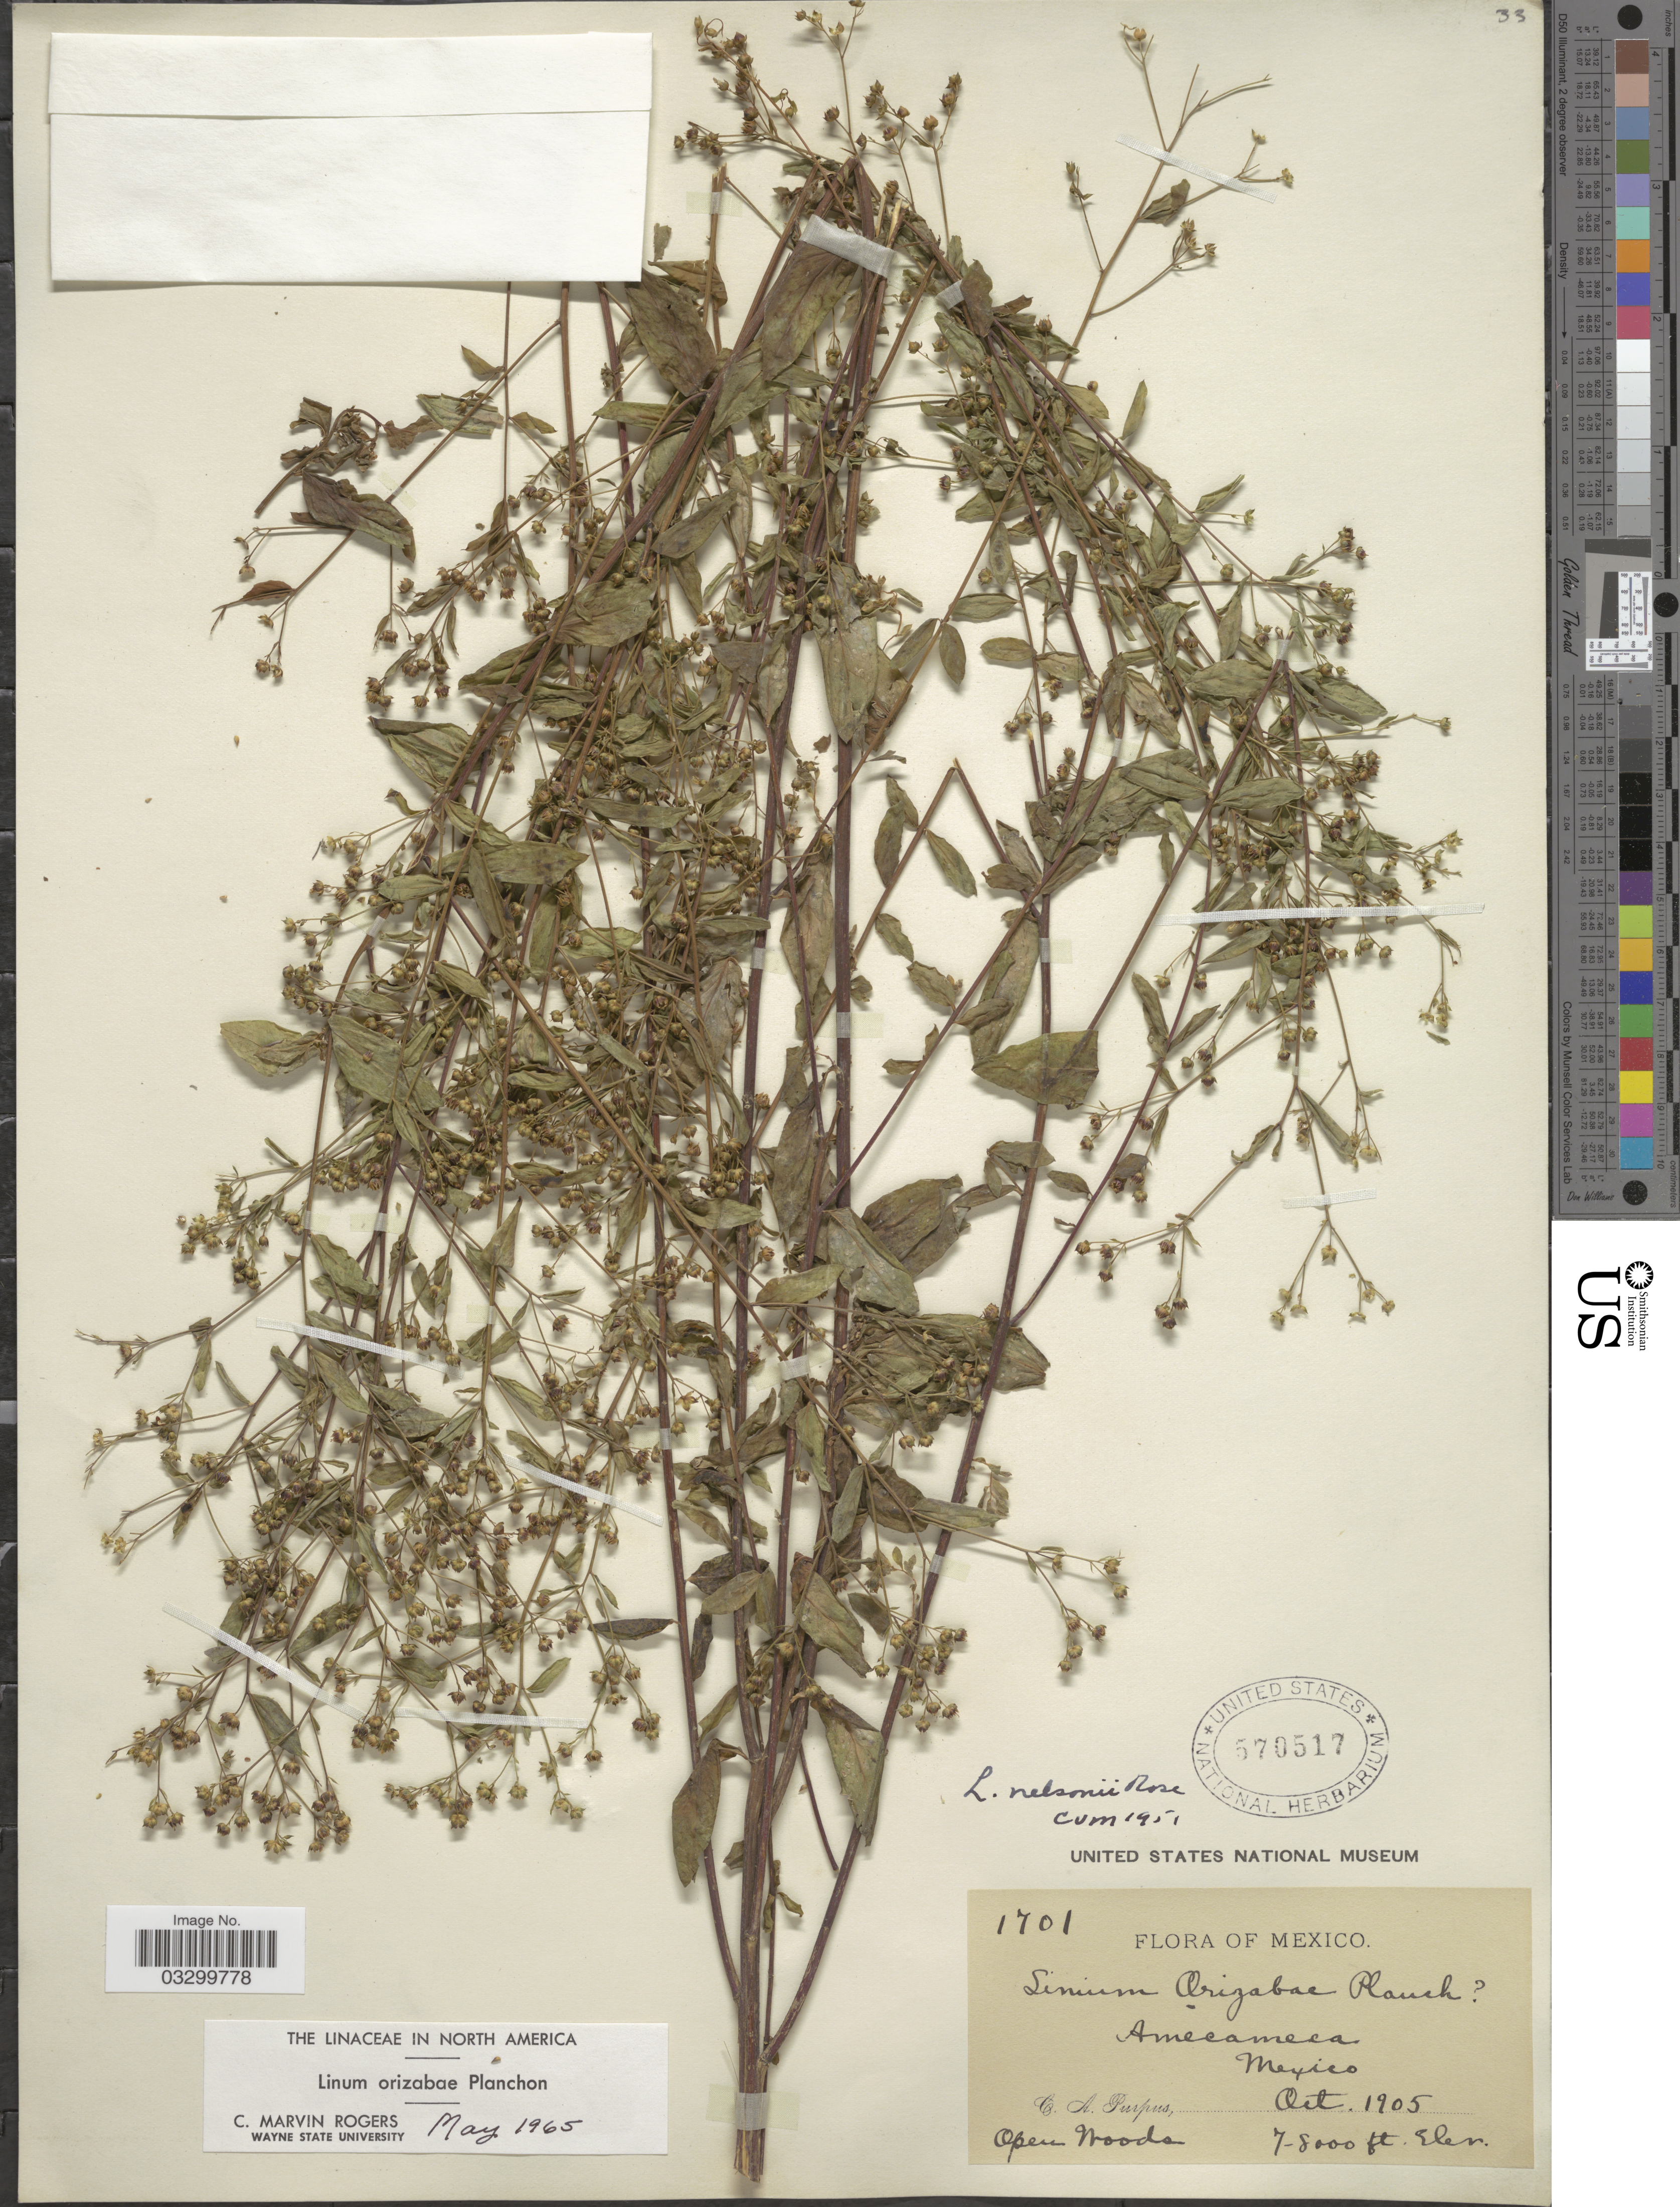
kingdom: Plantae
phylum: Tracheophyta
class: Magnoliopsida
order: Malpighiales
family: Linaceae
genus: Linum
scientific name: Linum orizabae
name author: Planch.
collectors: C. A. Purpus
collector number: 1701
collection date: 1905-10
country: Mexico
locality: Amecameca.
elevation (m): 2134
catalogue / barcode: US 570517